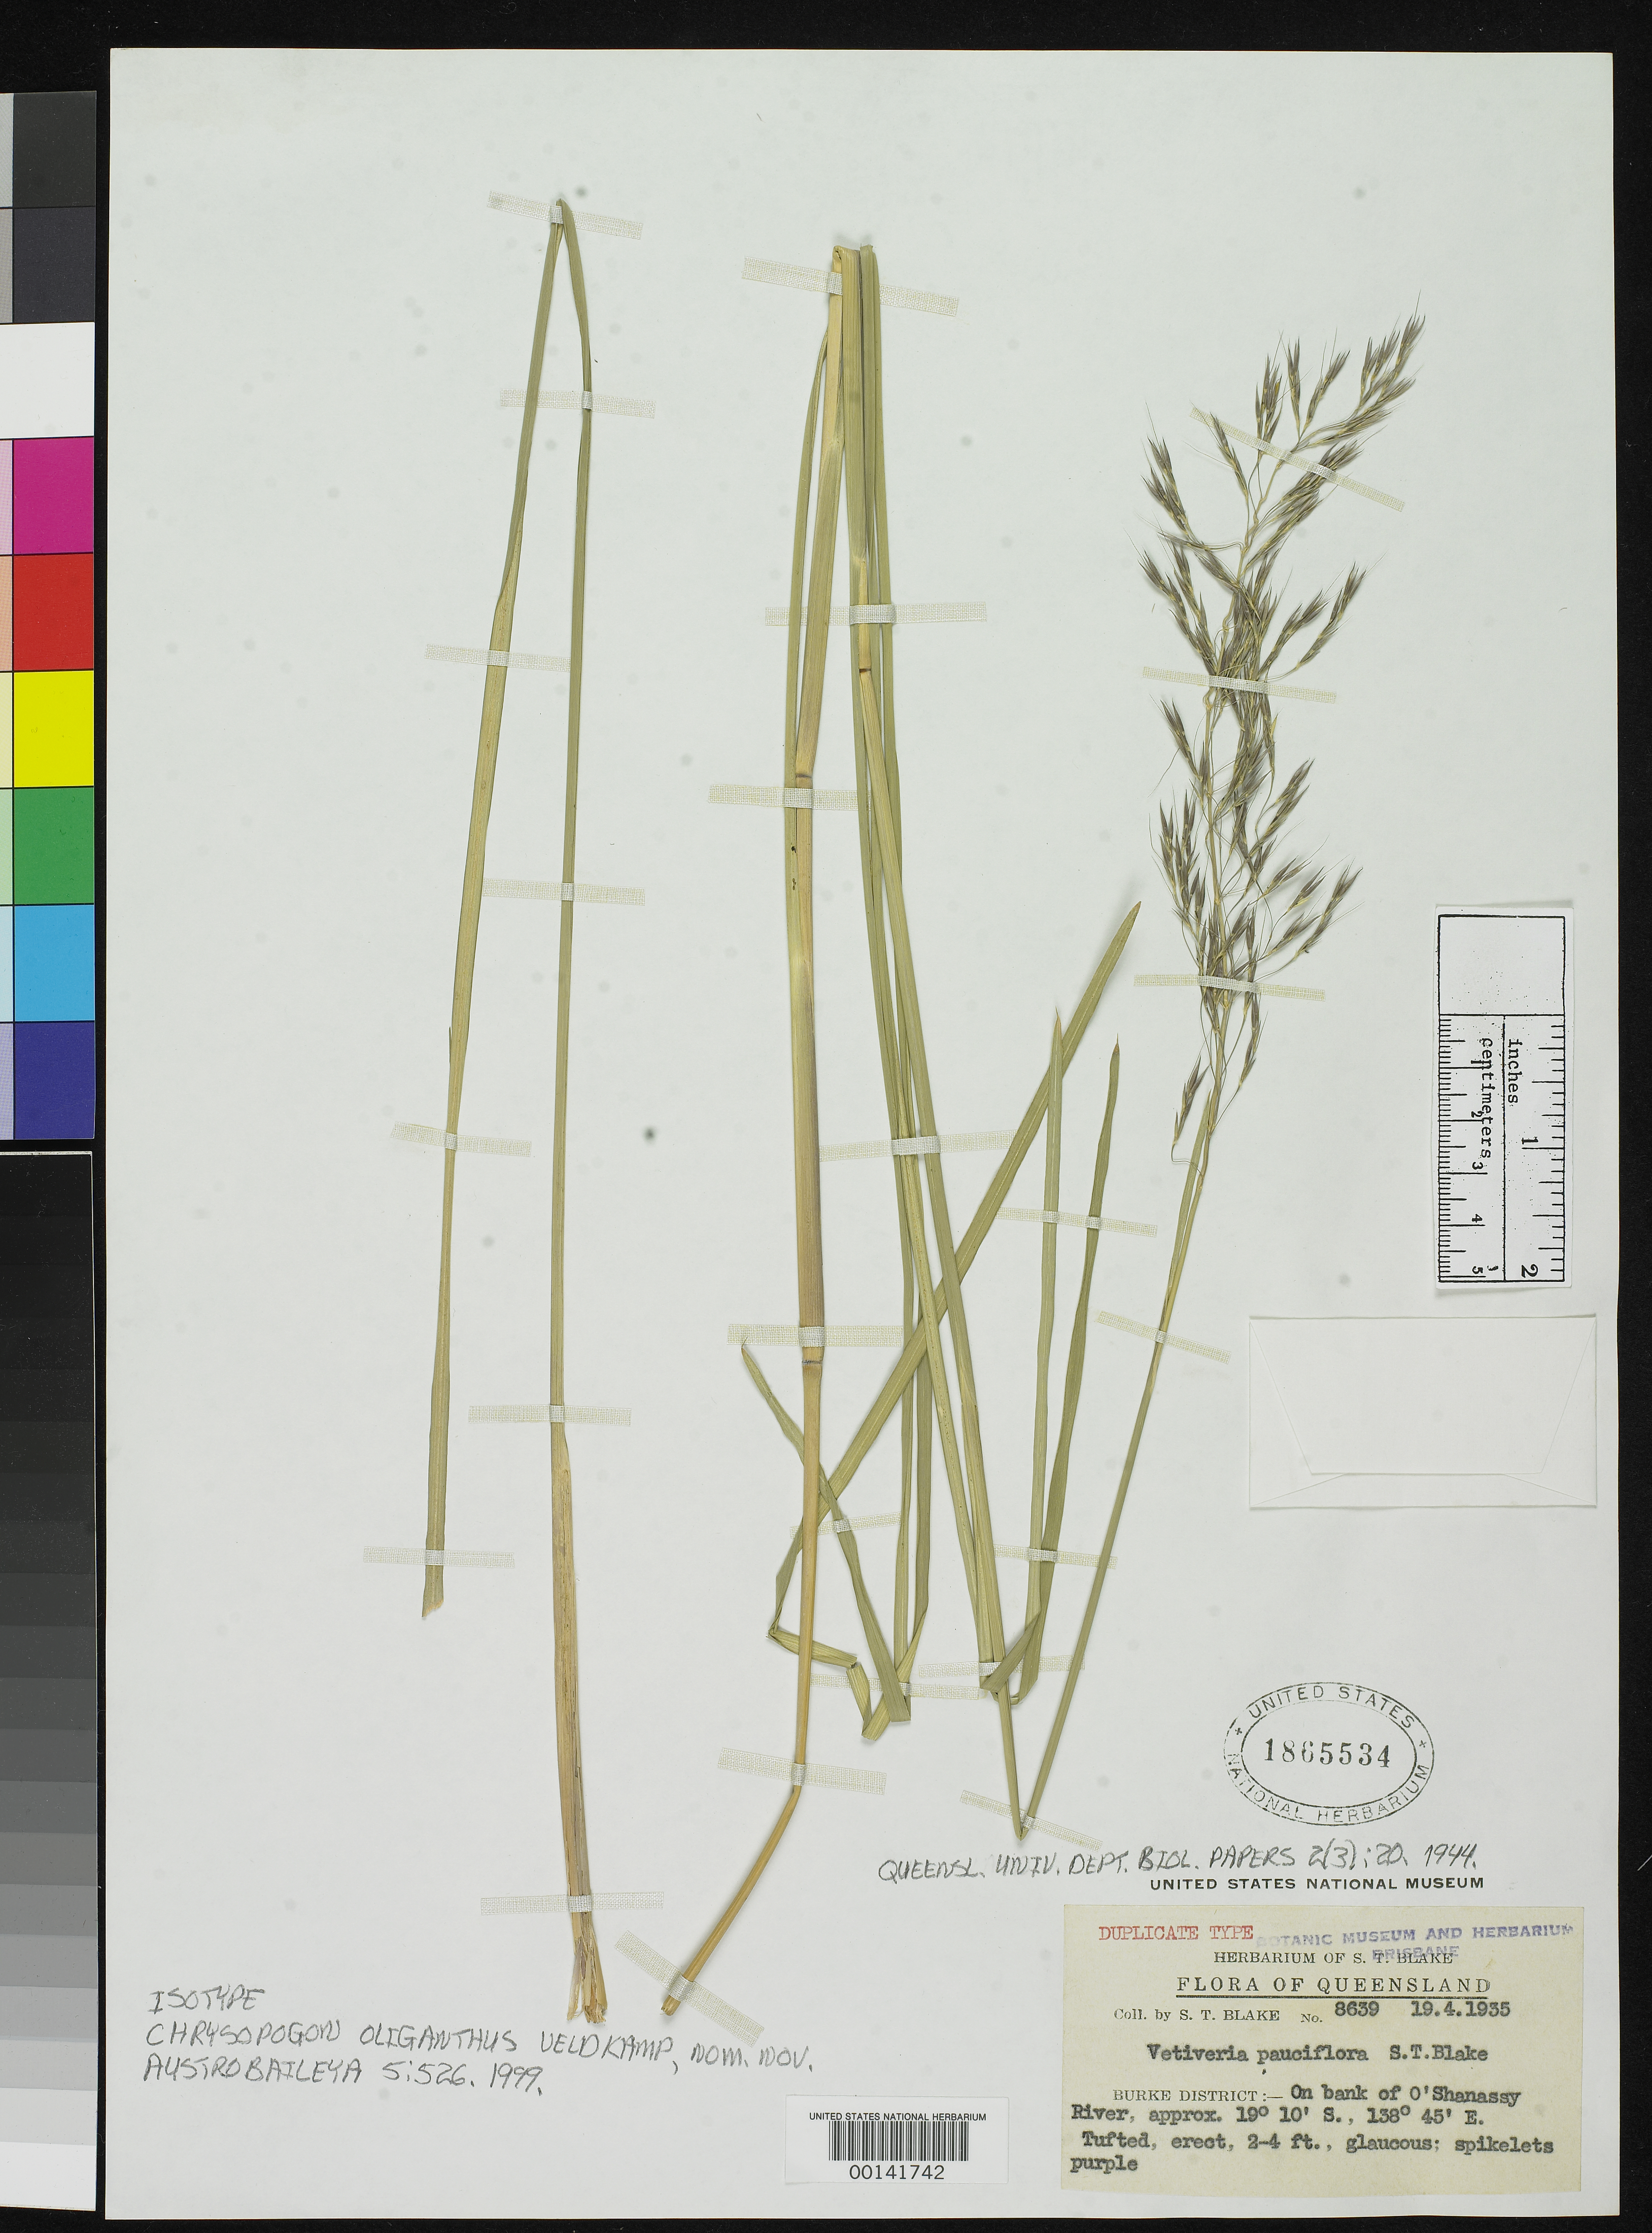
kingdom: Plantae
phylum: Tracheophyta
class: Liliopsida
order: Poales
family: Poaceae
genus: Chrysopogon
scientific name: Chrysopogon oliganthus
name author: Veldkamp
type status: Isotype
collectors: S. T. Blake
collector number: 8639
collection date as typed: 19 Apr 1935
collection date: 1935-04-19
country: Australia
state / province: Queensland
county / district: Burke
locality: Bank of O'Shanassy river.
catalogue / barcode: US 1865534